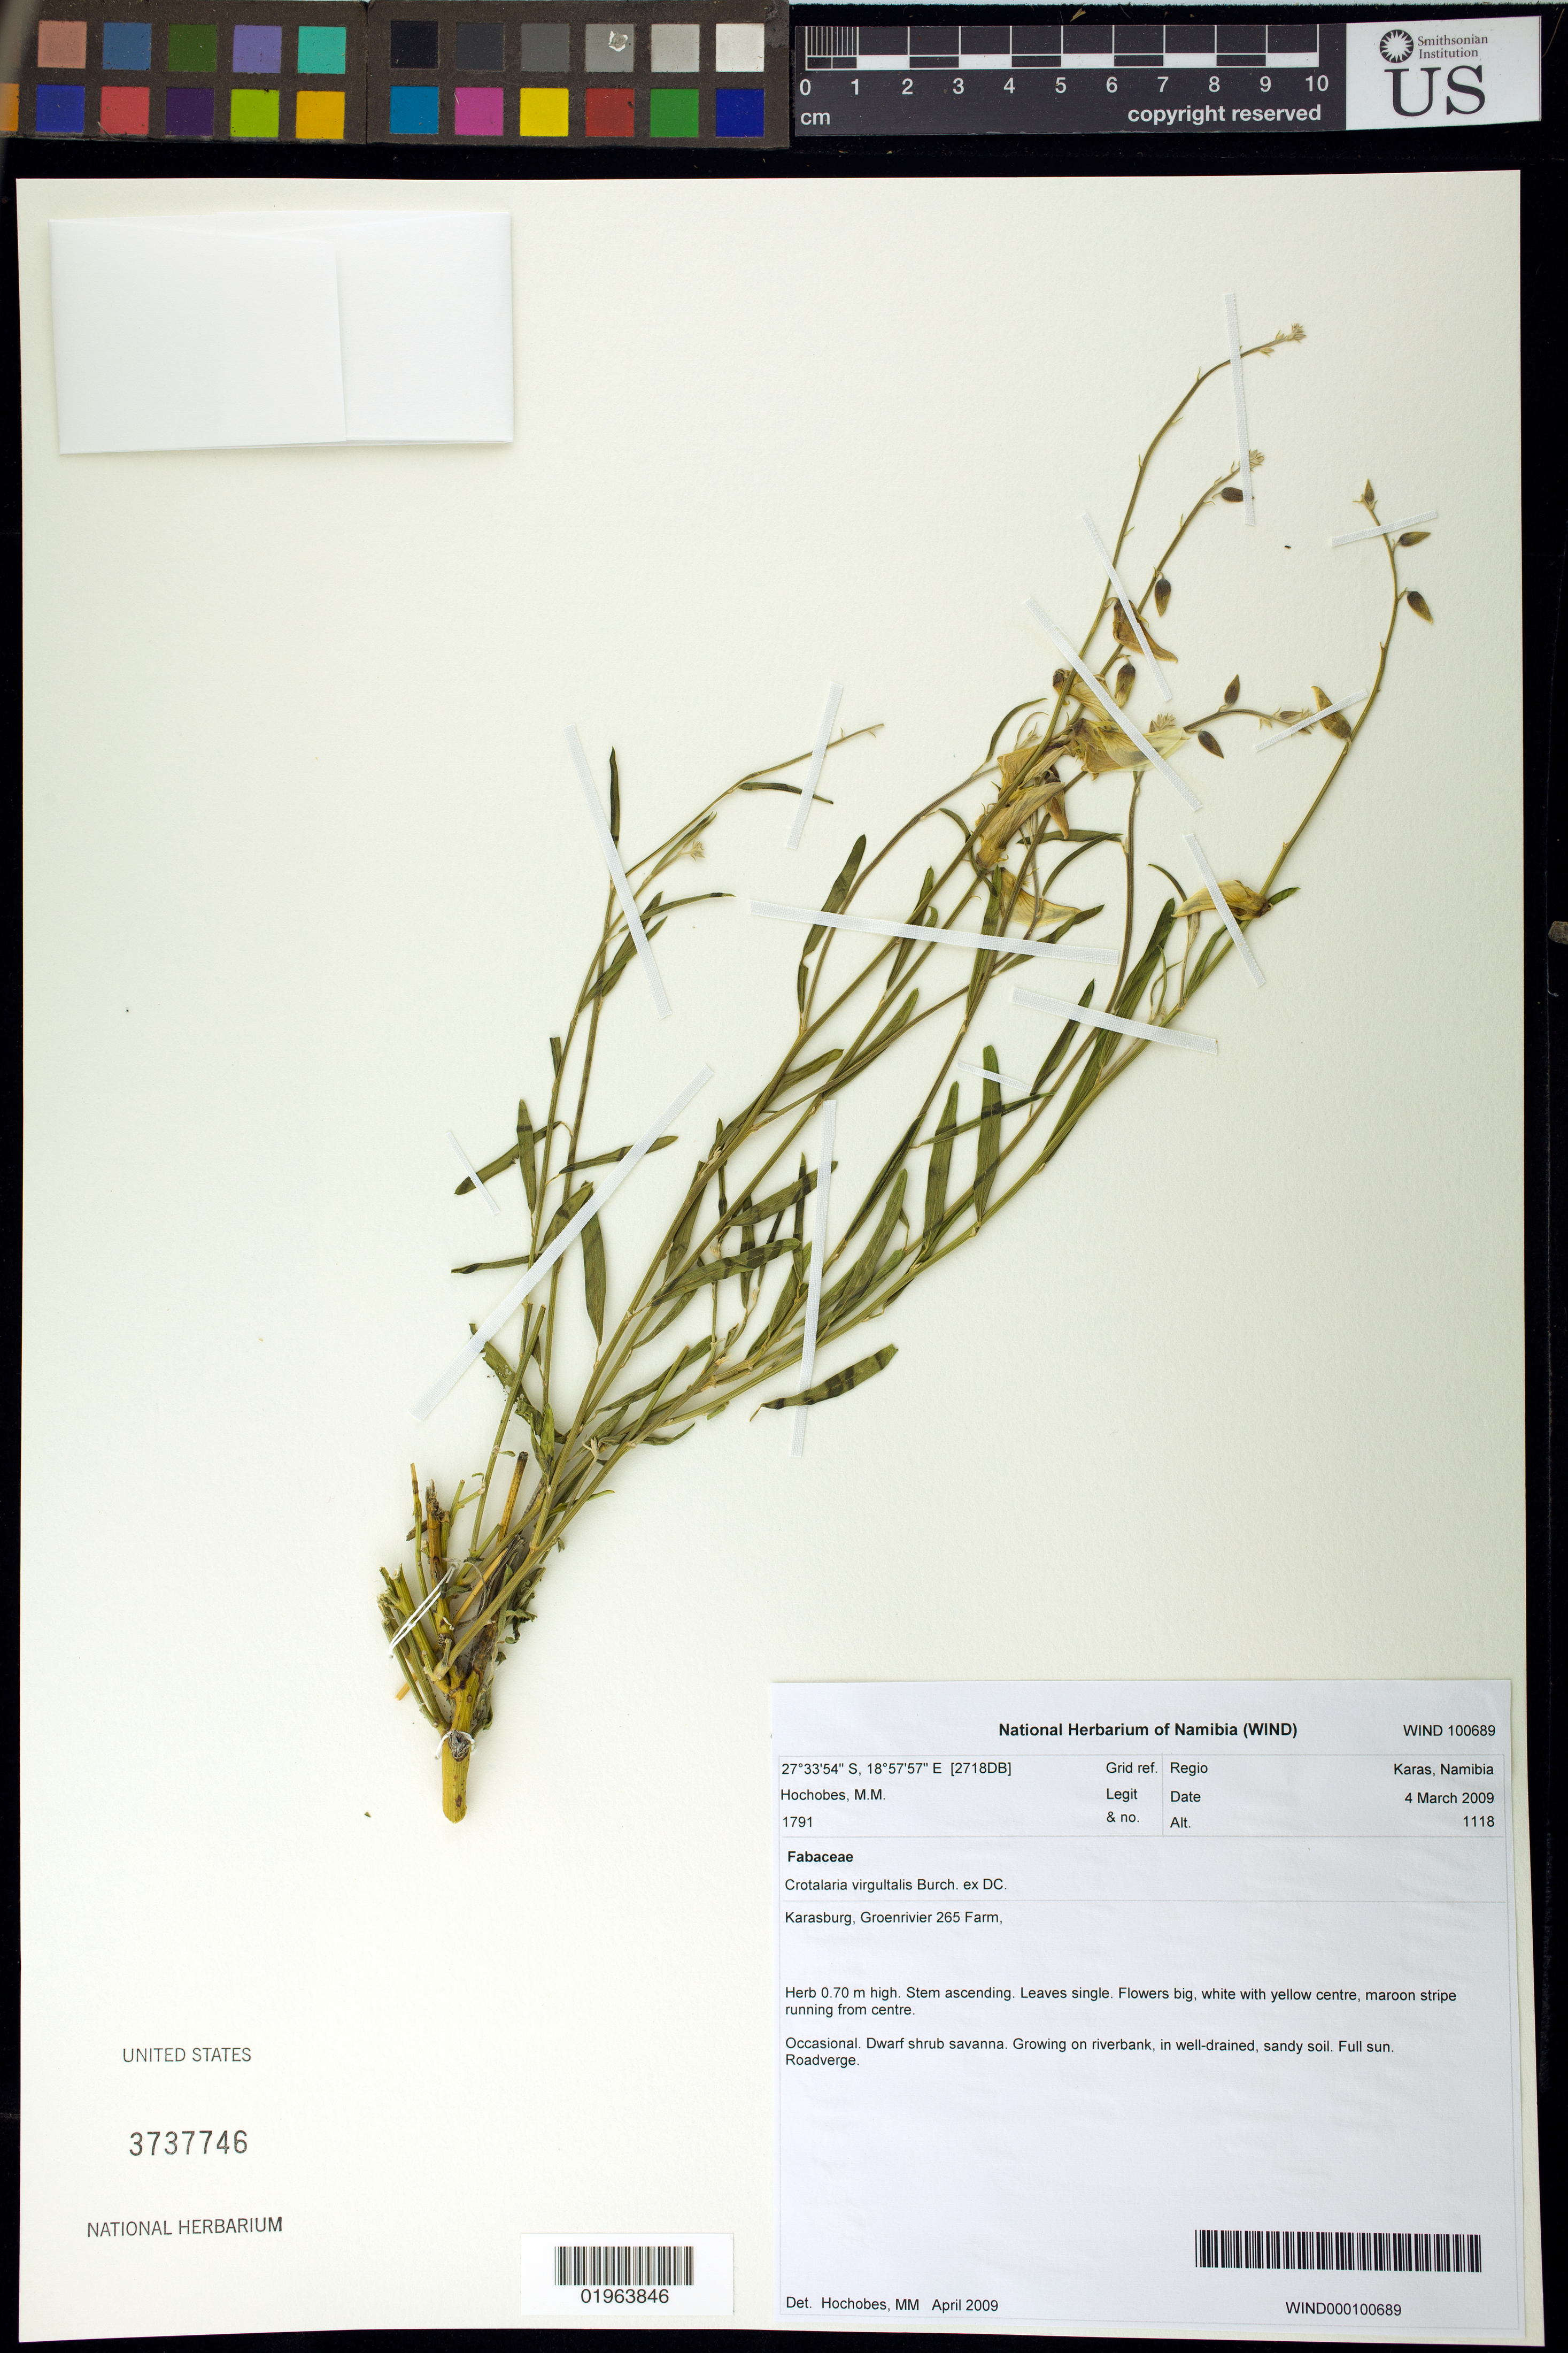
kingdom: Plantae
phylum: Tracheophyta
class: Magnoliopsida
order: Fabales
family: Fabaceae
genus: Crotalaria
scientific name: Crotalaria virgultalis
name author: Burch. ex DC.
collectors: M. Hochobes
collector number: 1791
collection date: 2009-03-04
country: Namibia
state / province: Karas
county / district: Karasburg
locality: Groenriver 265 Farm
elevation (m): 1118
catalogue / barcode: US 3737746